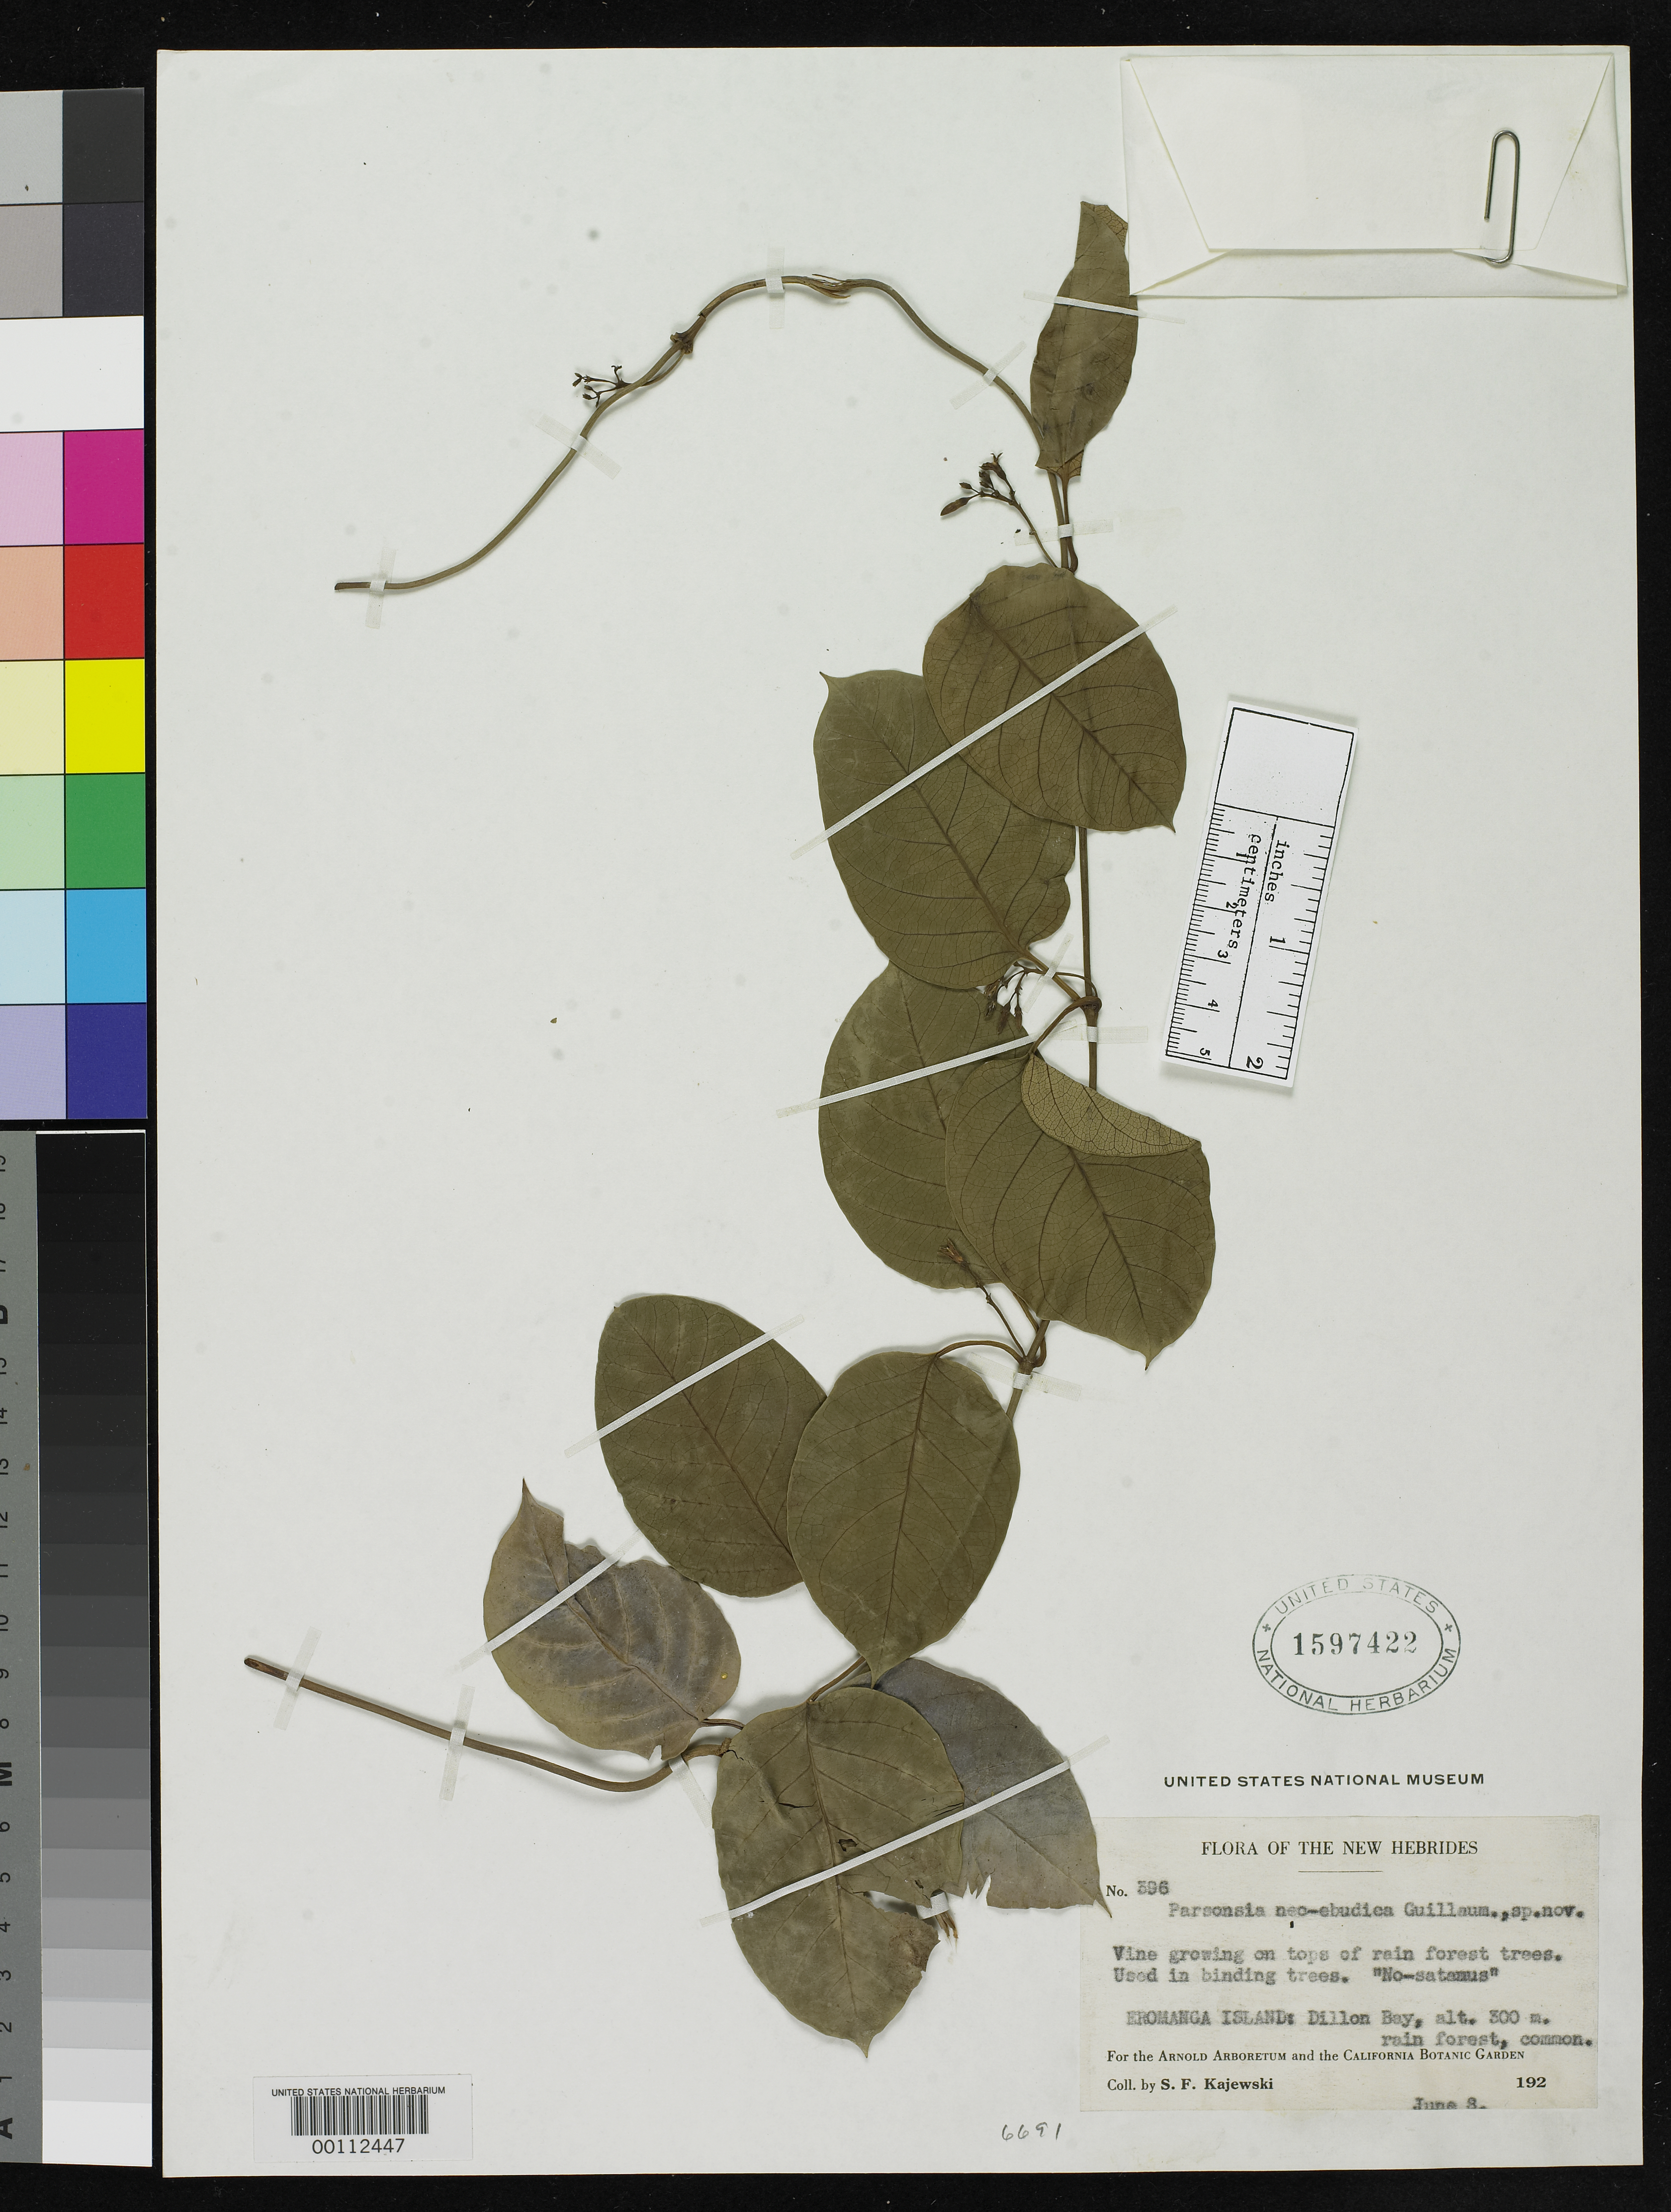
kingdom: Plantae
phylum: Tracheophyta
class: Magnoliopsida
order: Gentianales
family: Apocynaceae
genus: Parsonsia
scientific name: Parsonsia neo-ebudica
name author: Guillaumin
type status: Isotype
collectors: S. Kajewski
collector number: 396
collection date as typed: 08 Jun 1928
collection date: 1928-06-08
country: Vanuatu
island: Erromango [Eromanga]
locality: Dillon Bay.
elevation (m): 300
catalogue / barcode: US 1597422